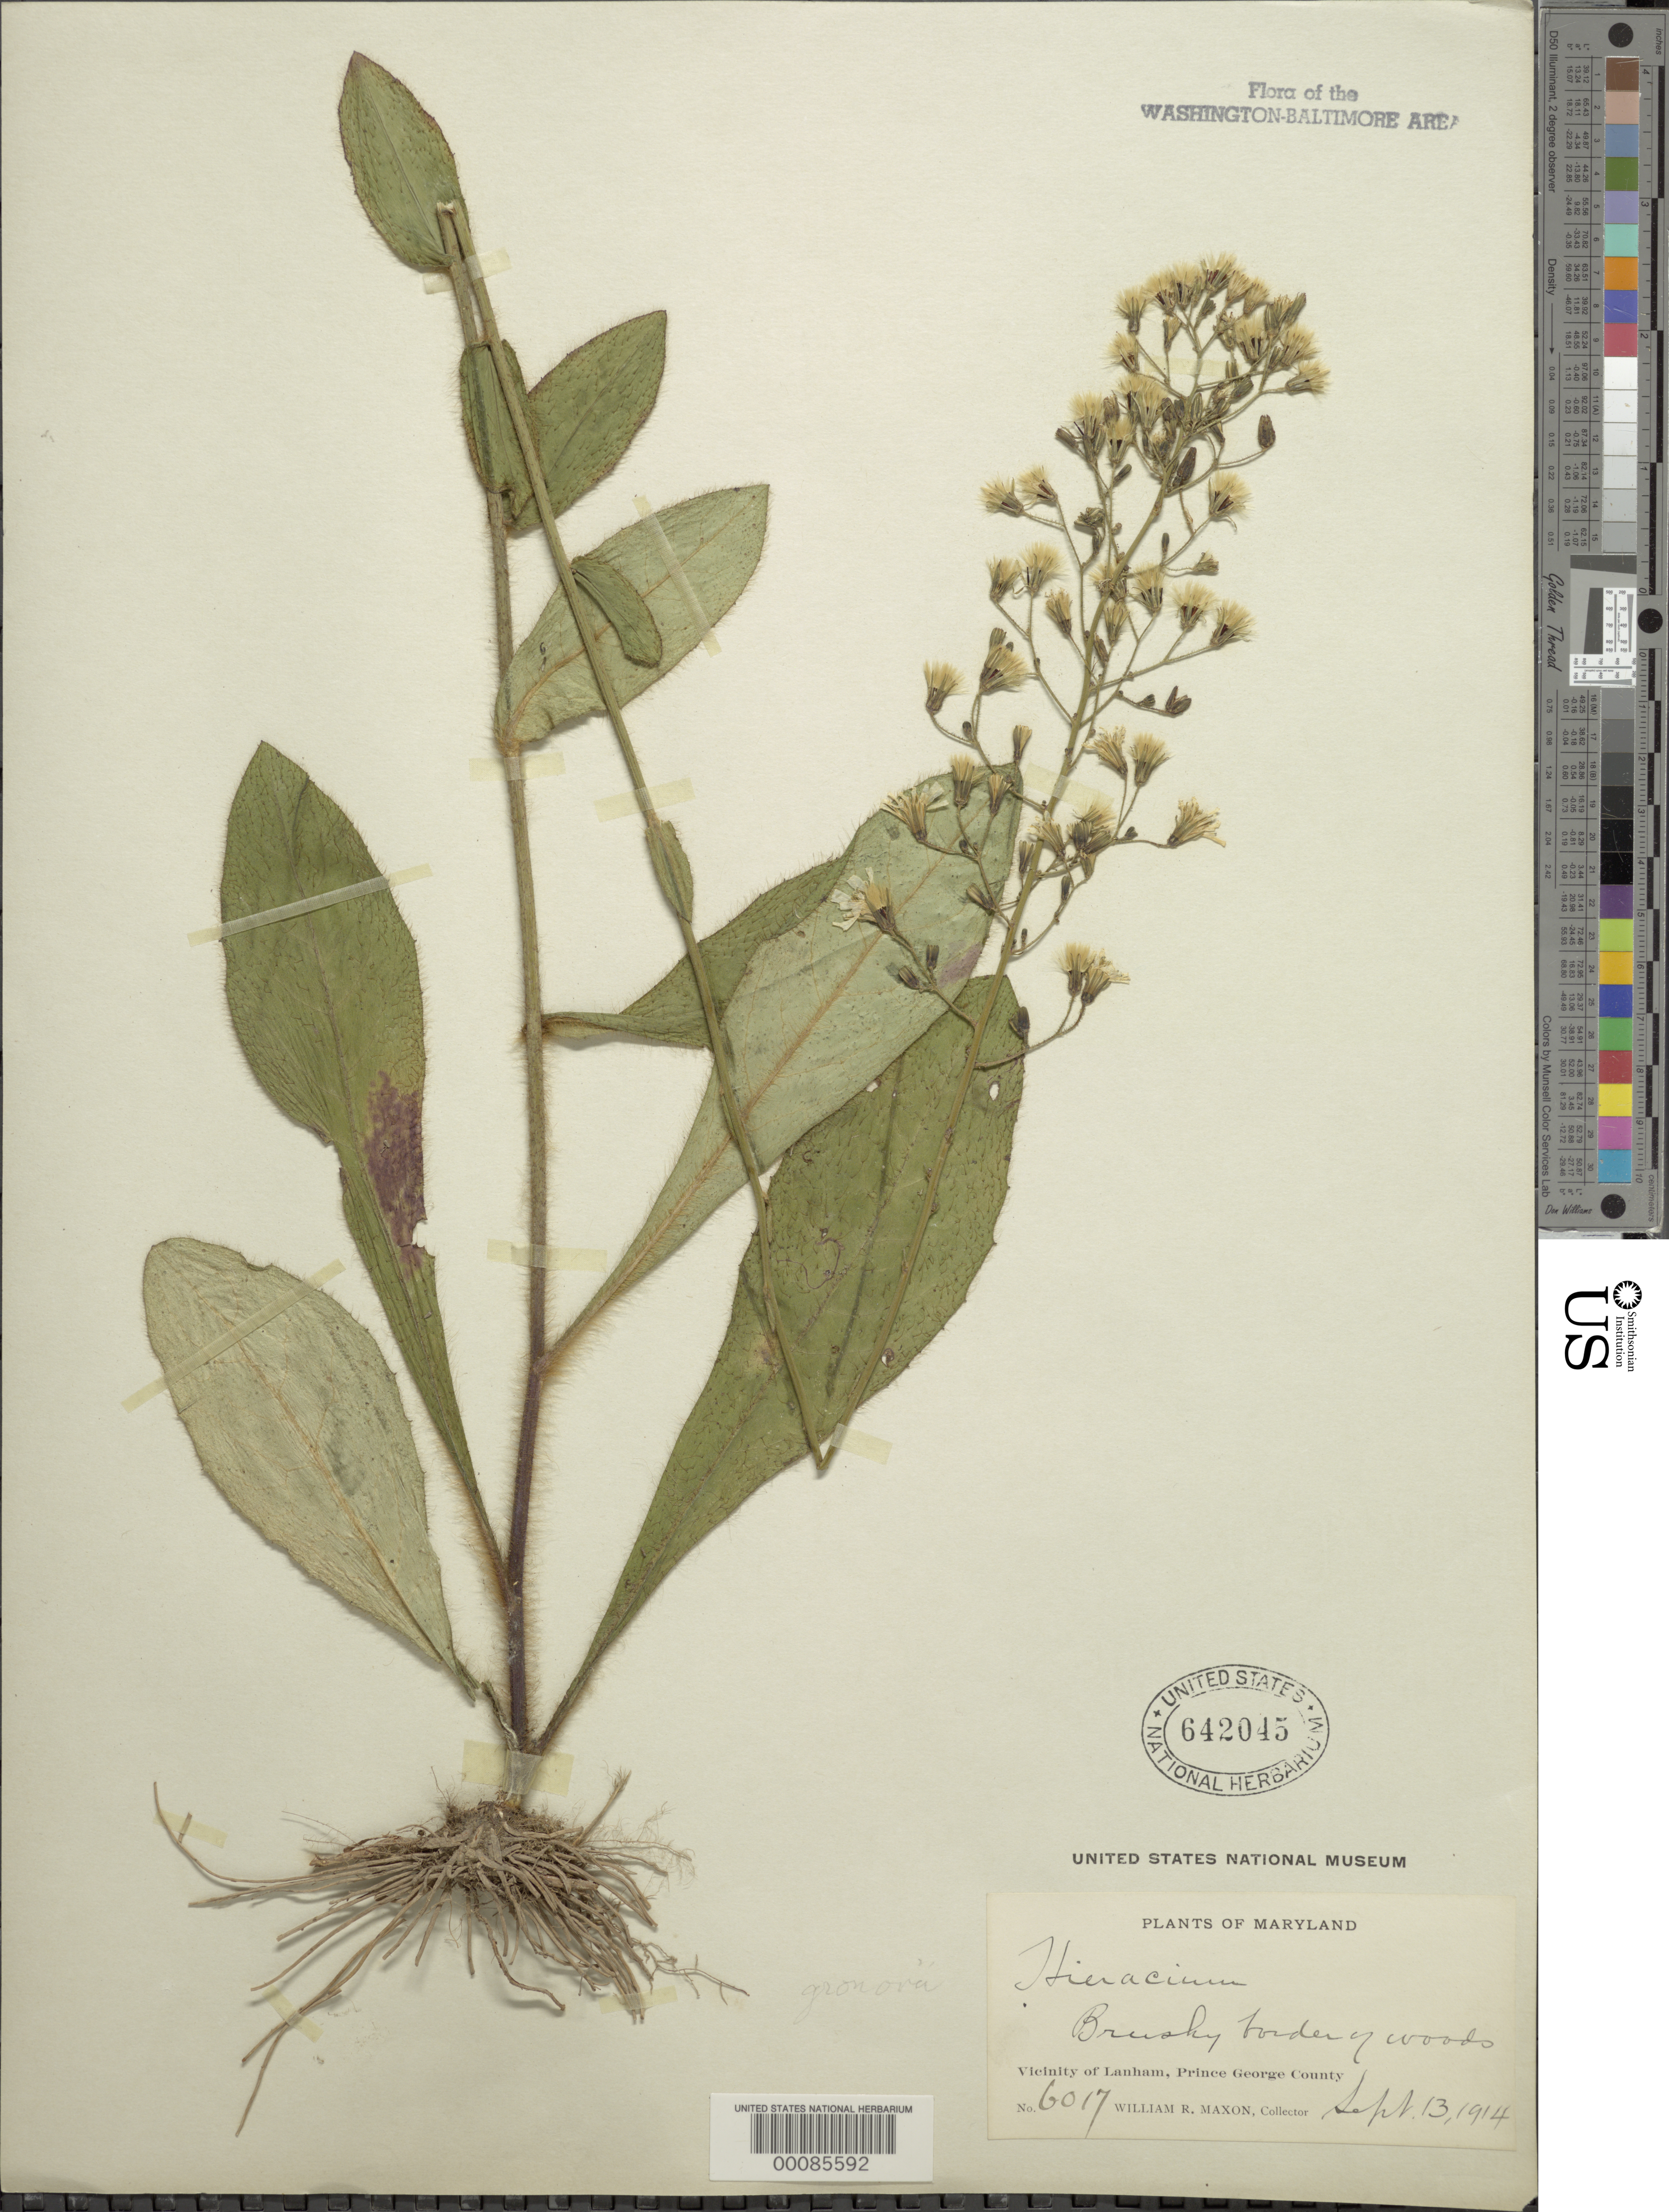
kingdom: Plantae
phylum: Tracheophyta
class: Magnoliopsida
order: Asterales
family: Asteraceae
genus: Hieracium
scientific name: Hieracium gronovii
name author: L.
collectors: W. R. Maxon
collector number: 6017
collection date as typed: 13 Sep 1914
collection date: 1914-09-13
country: United States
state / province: Maryland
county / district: Prince George's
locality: Lanham vicinity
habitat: Brushy border of woods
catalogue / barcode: US 642045